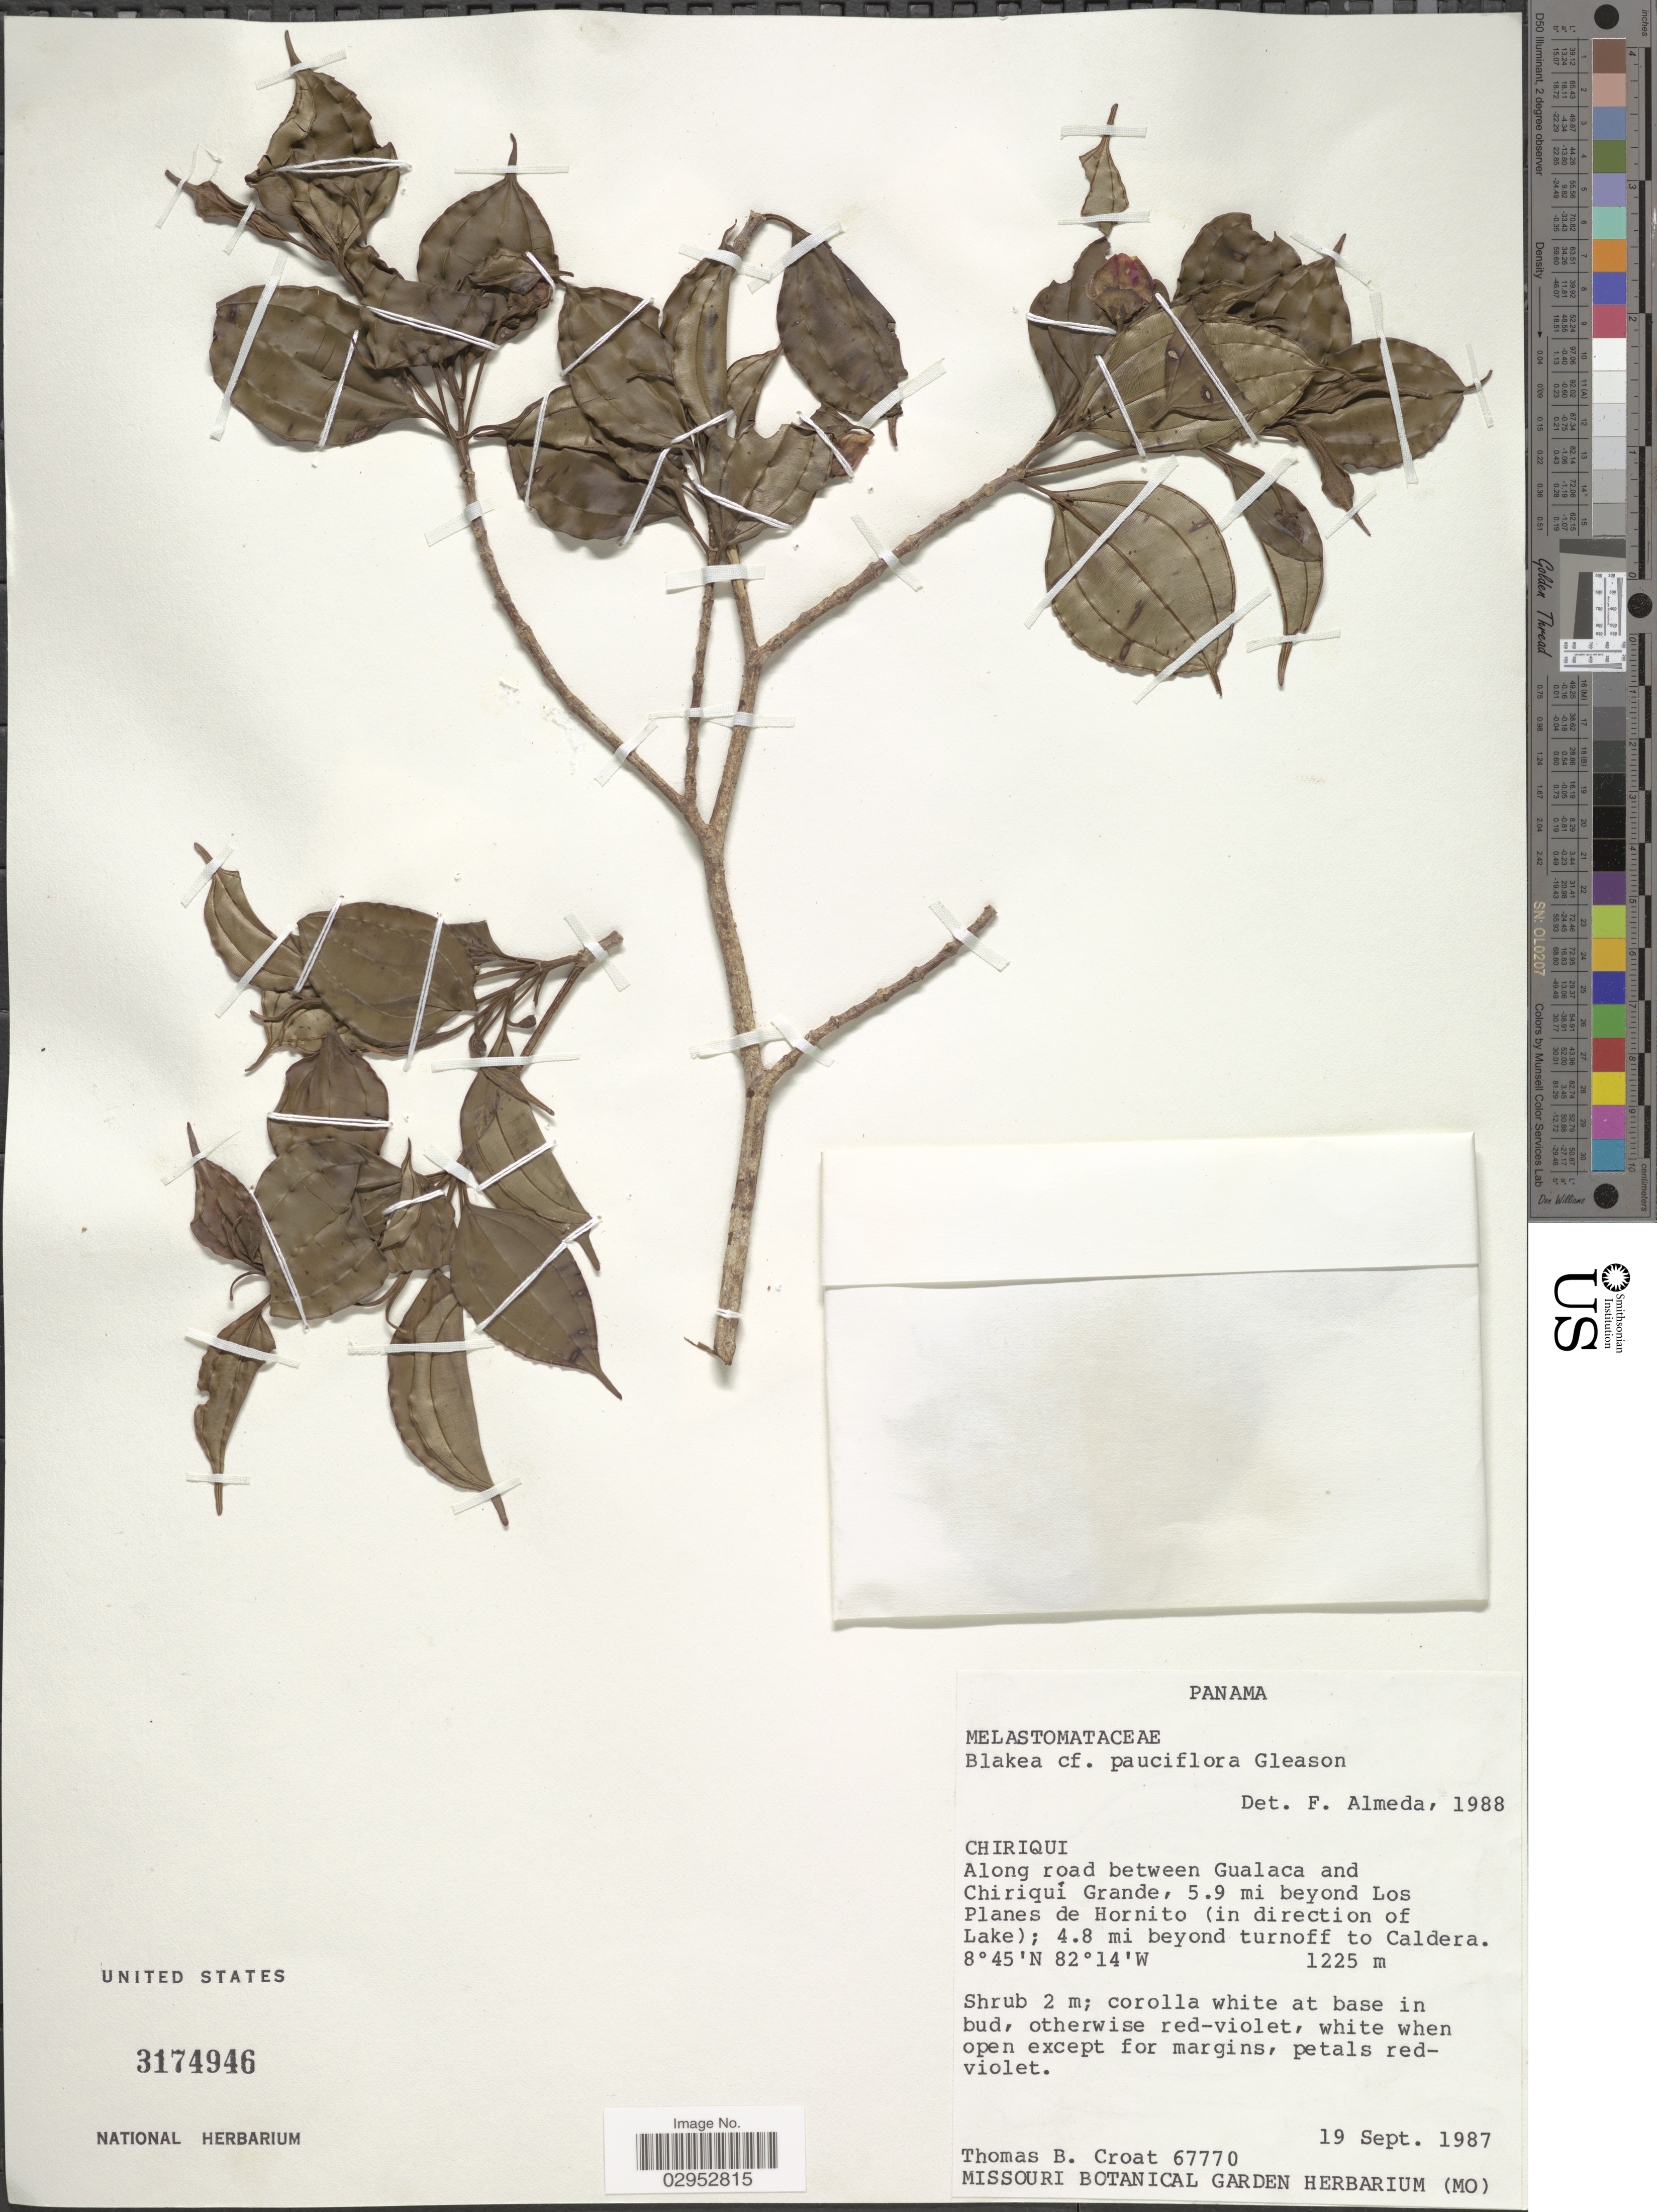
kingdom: Plantae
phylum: Tracheophyta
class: Magnoliopsida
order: Myrtales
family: Melastomataceae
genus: Blakea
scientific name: Blakea pauciflora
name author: Gleason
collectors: T. B. Croat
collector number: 67770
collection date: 1987-09-19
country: Panama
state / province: Chiriqui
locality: Chiriqui. Along road between Gualaca and Chiriquí Grande, 5.9 mi beyond Los Planes de Hornito (in direction of Lake); 4.8 mi beyond turnoff to Caldera.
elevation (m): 1225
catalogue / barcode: US 3174946